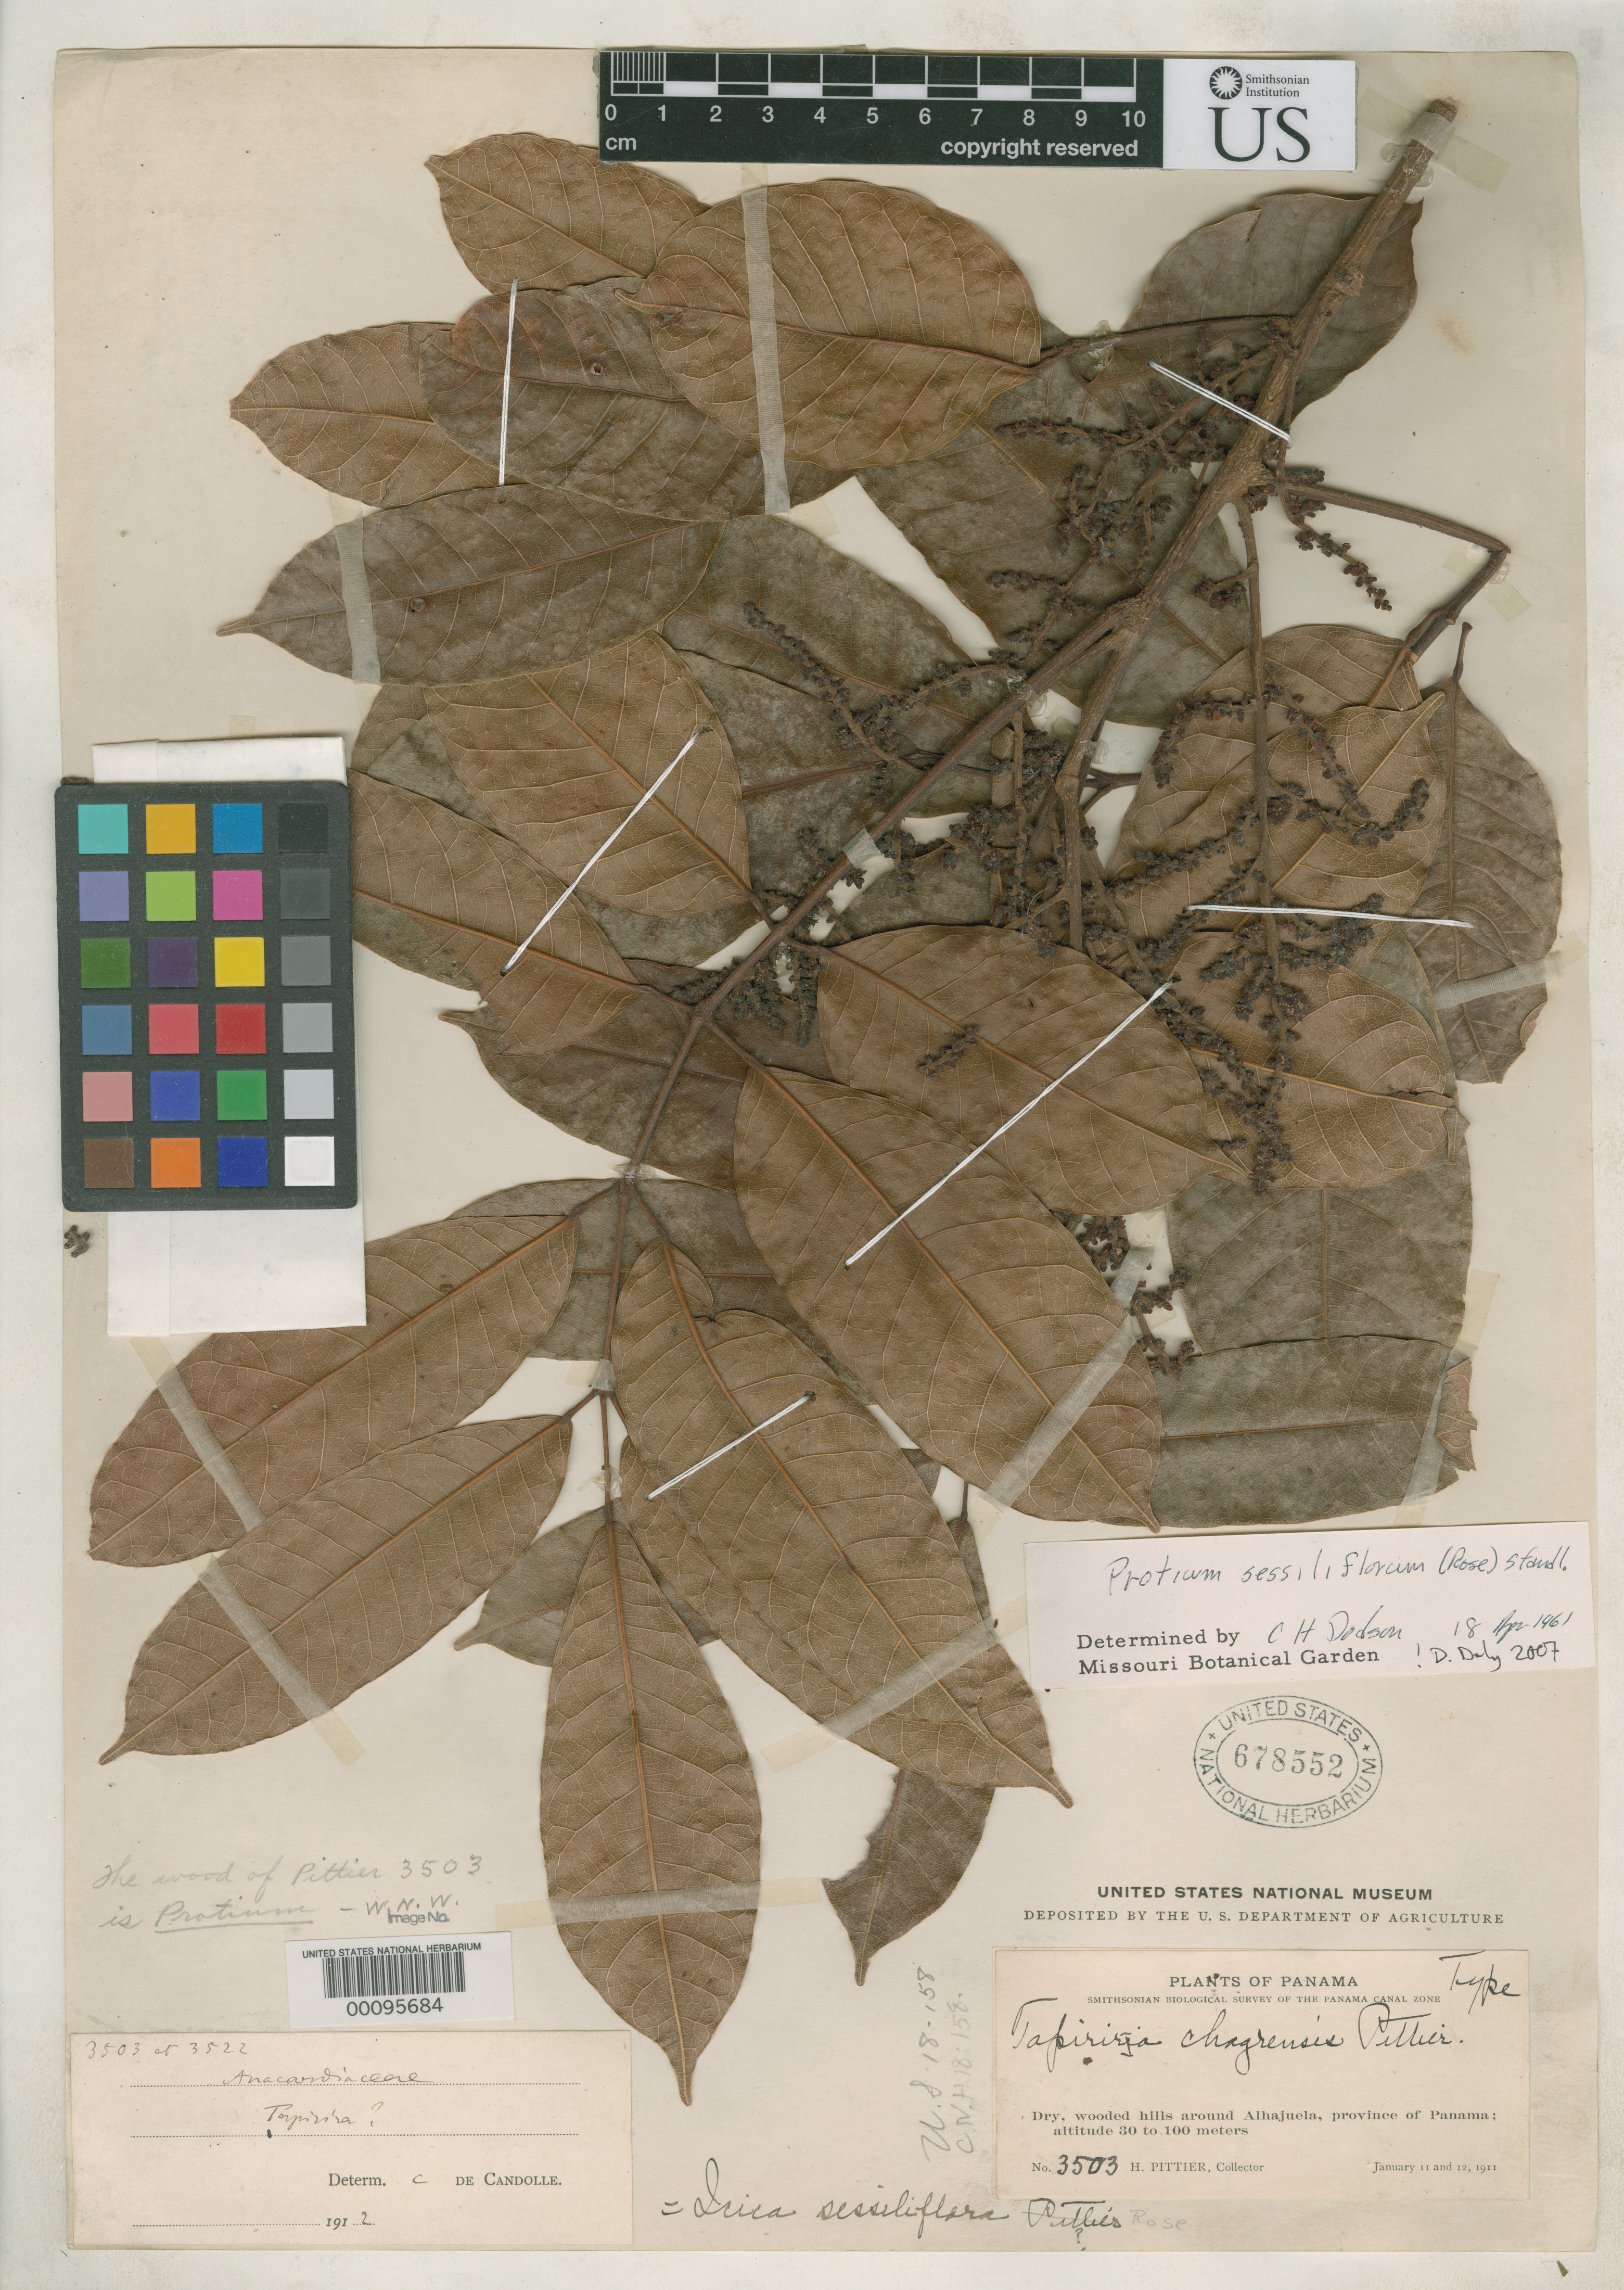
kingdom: Plantae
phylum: Tracheophyta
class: Magnoliopsida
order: Sapindales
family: Anacardiaceae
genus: Tapirira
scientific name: Tapirira chagrensis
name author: Pittier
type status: Holotype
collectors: H. F. Pittier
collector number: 3503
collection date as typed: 11 Jan 1911 to 12 Jan 1911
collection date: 1911-01-11/1911-01-12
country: Panama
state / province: Panamá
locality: Chagres River above Alhajuela.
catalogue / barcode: US 678552